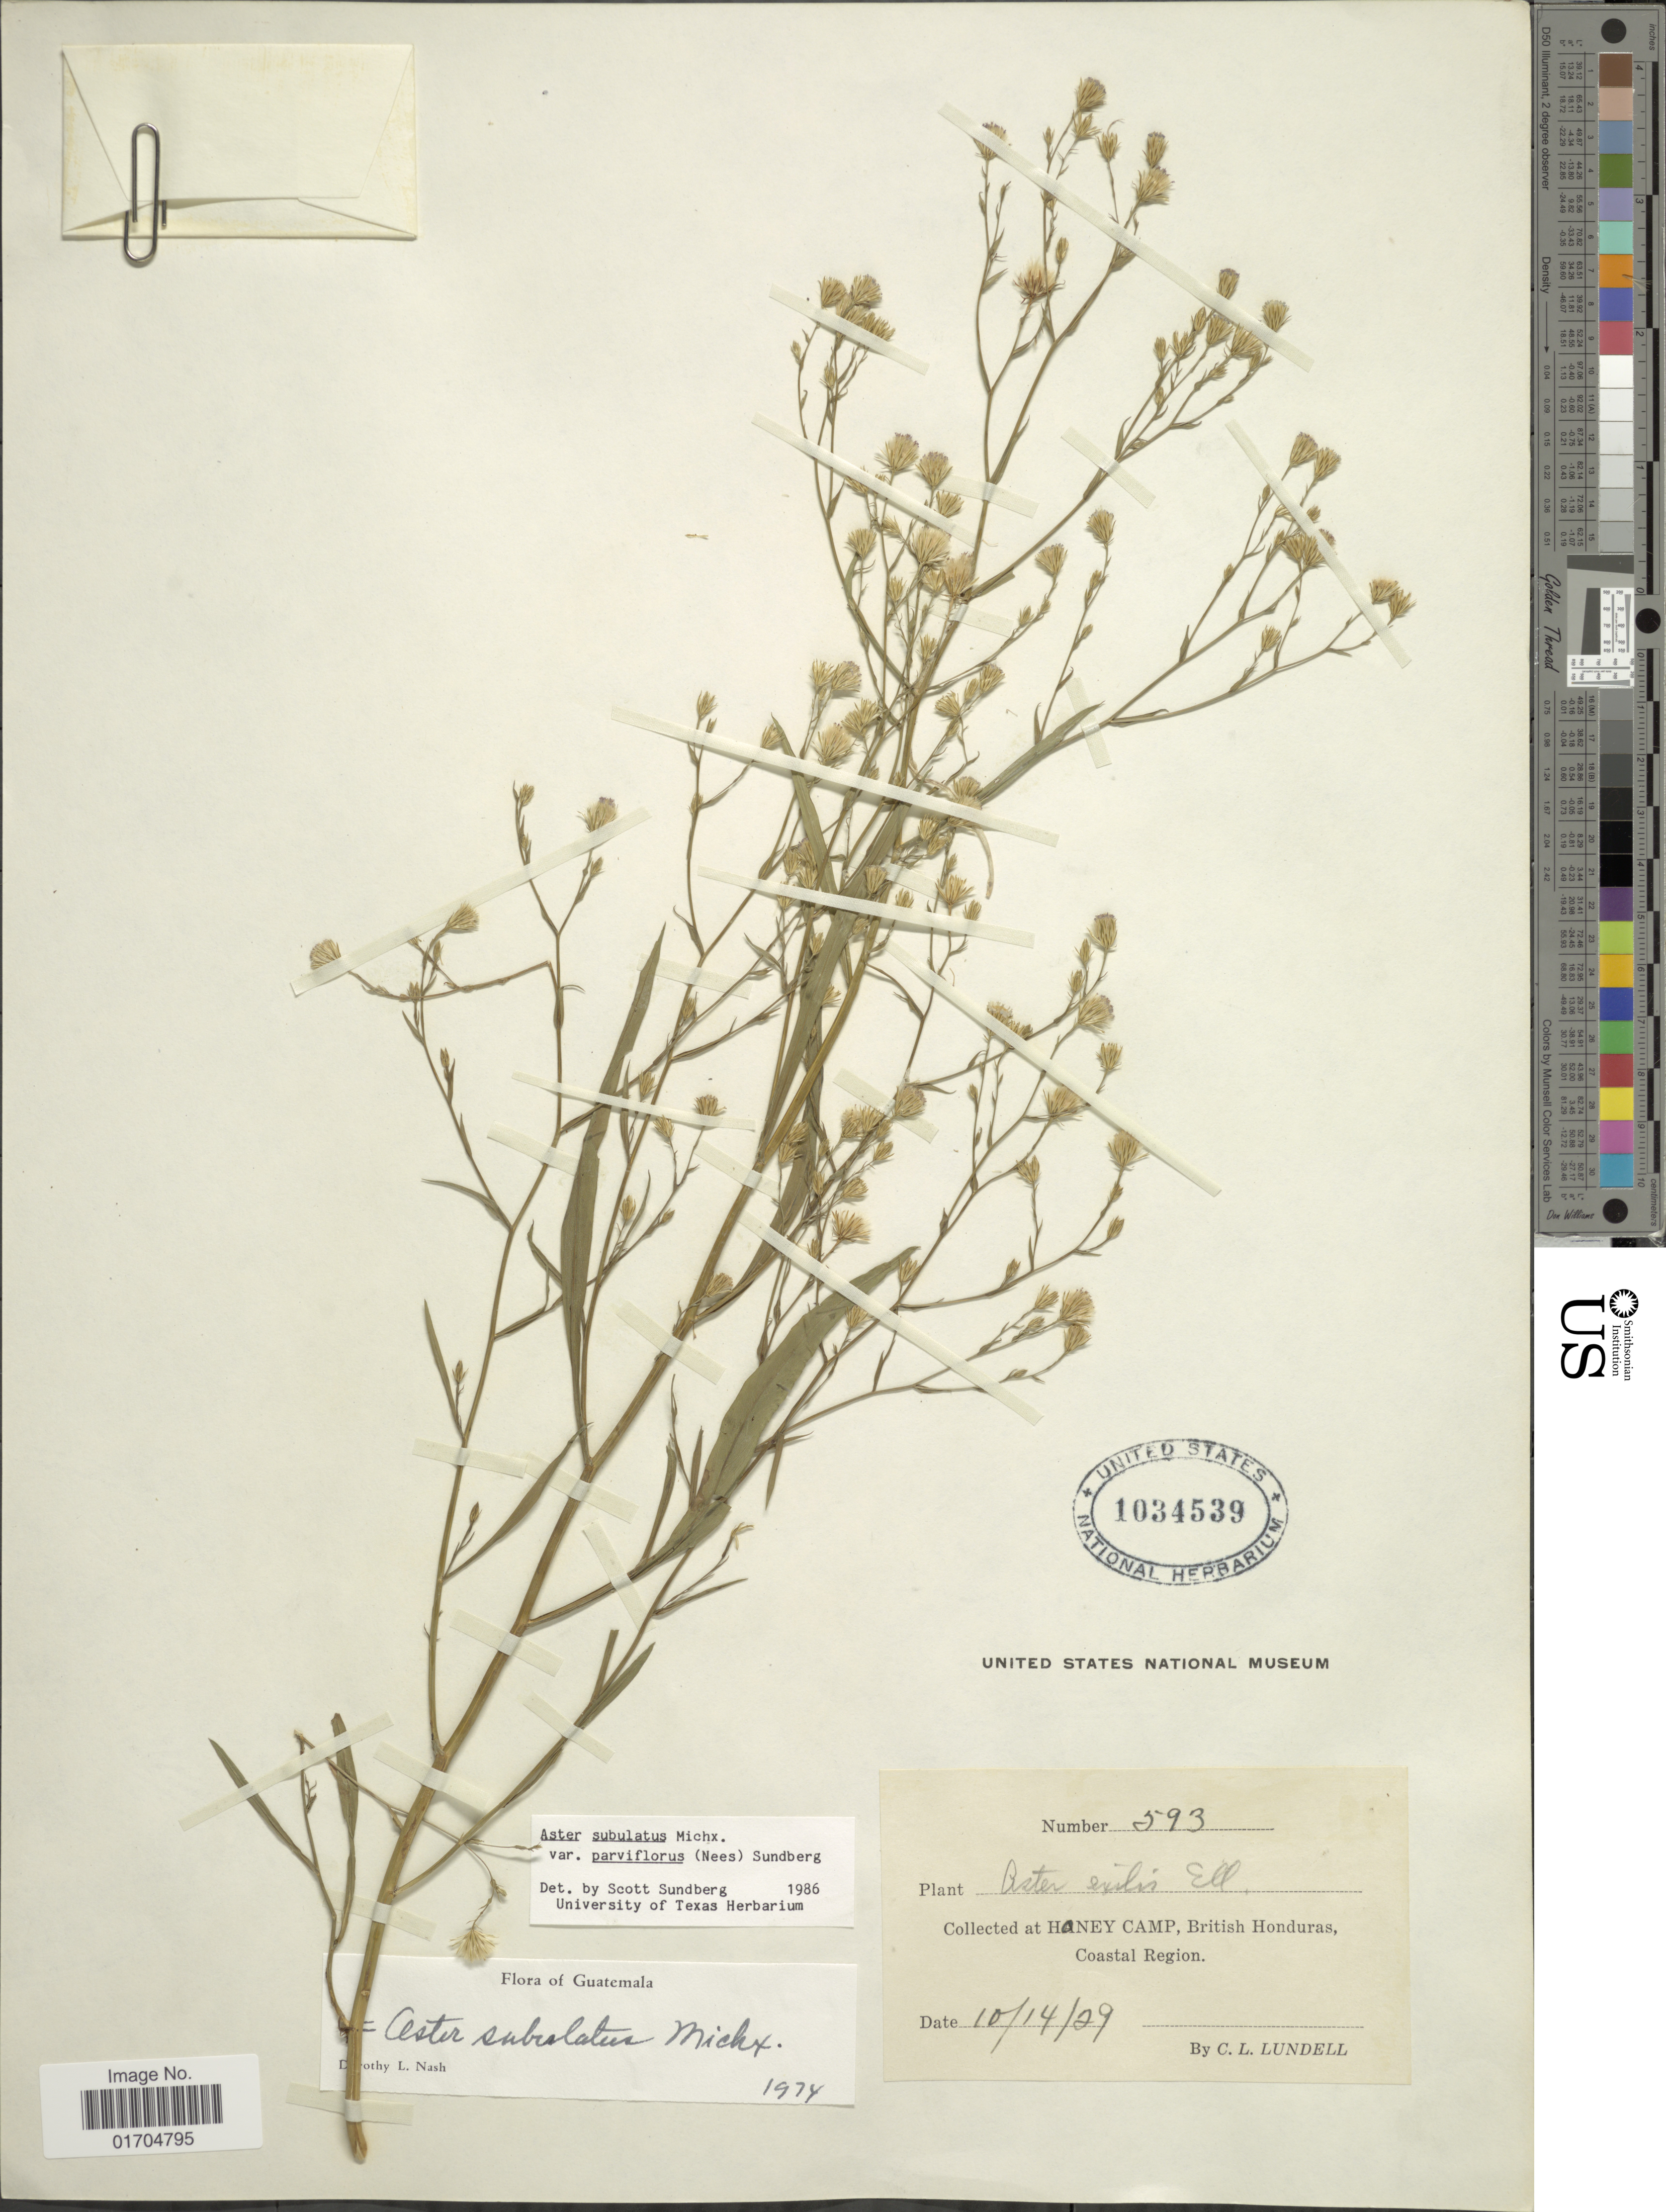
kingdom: Plantae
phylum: Tracheophyta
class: Magnoliopsida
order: Asterales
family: Asteraceae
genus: Symphyotrichum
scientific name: Symphyotrichum subulatum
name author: (Michx.) G.L. Nesom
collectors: C. L. Lundell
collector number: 593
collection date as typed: Transcribed d/m/y: 14/10/29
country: Belize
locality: Honey Camp, Birtish Honduras, Coastal Region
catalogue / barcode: US 1034539